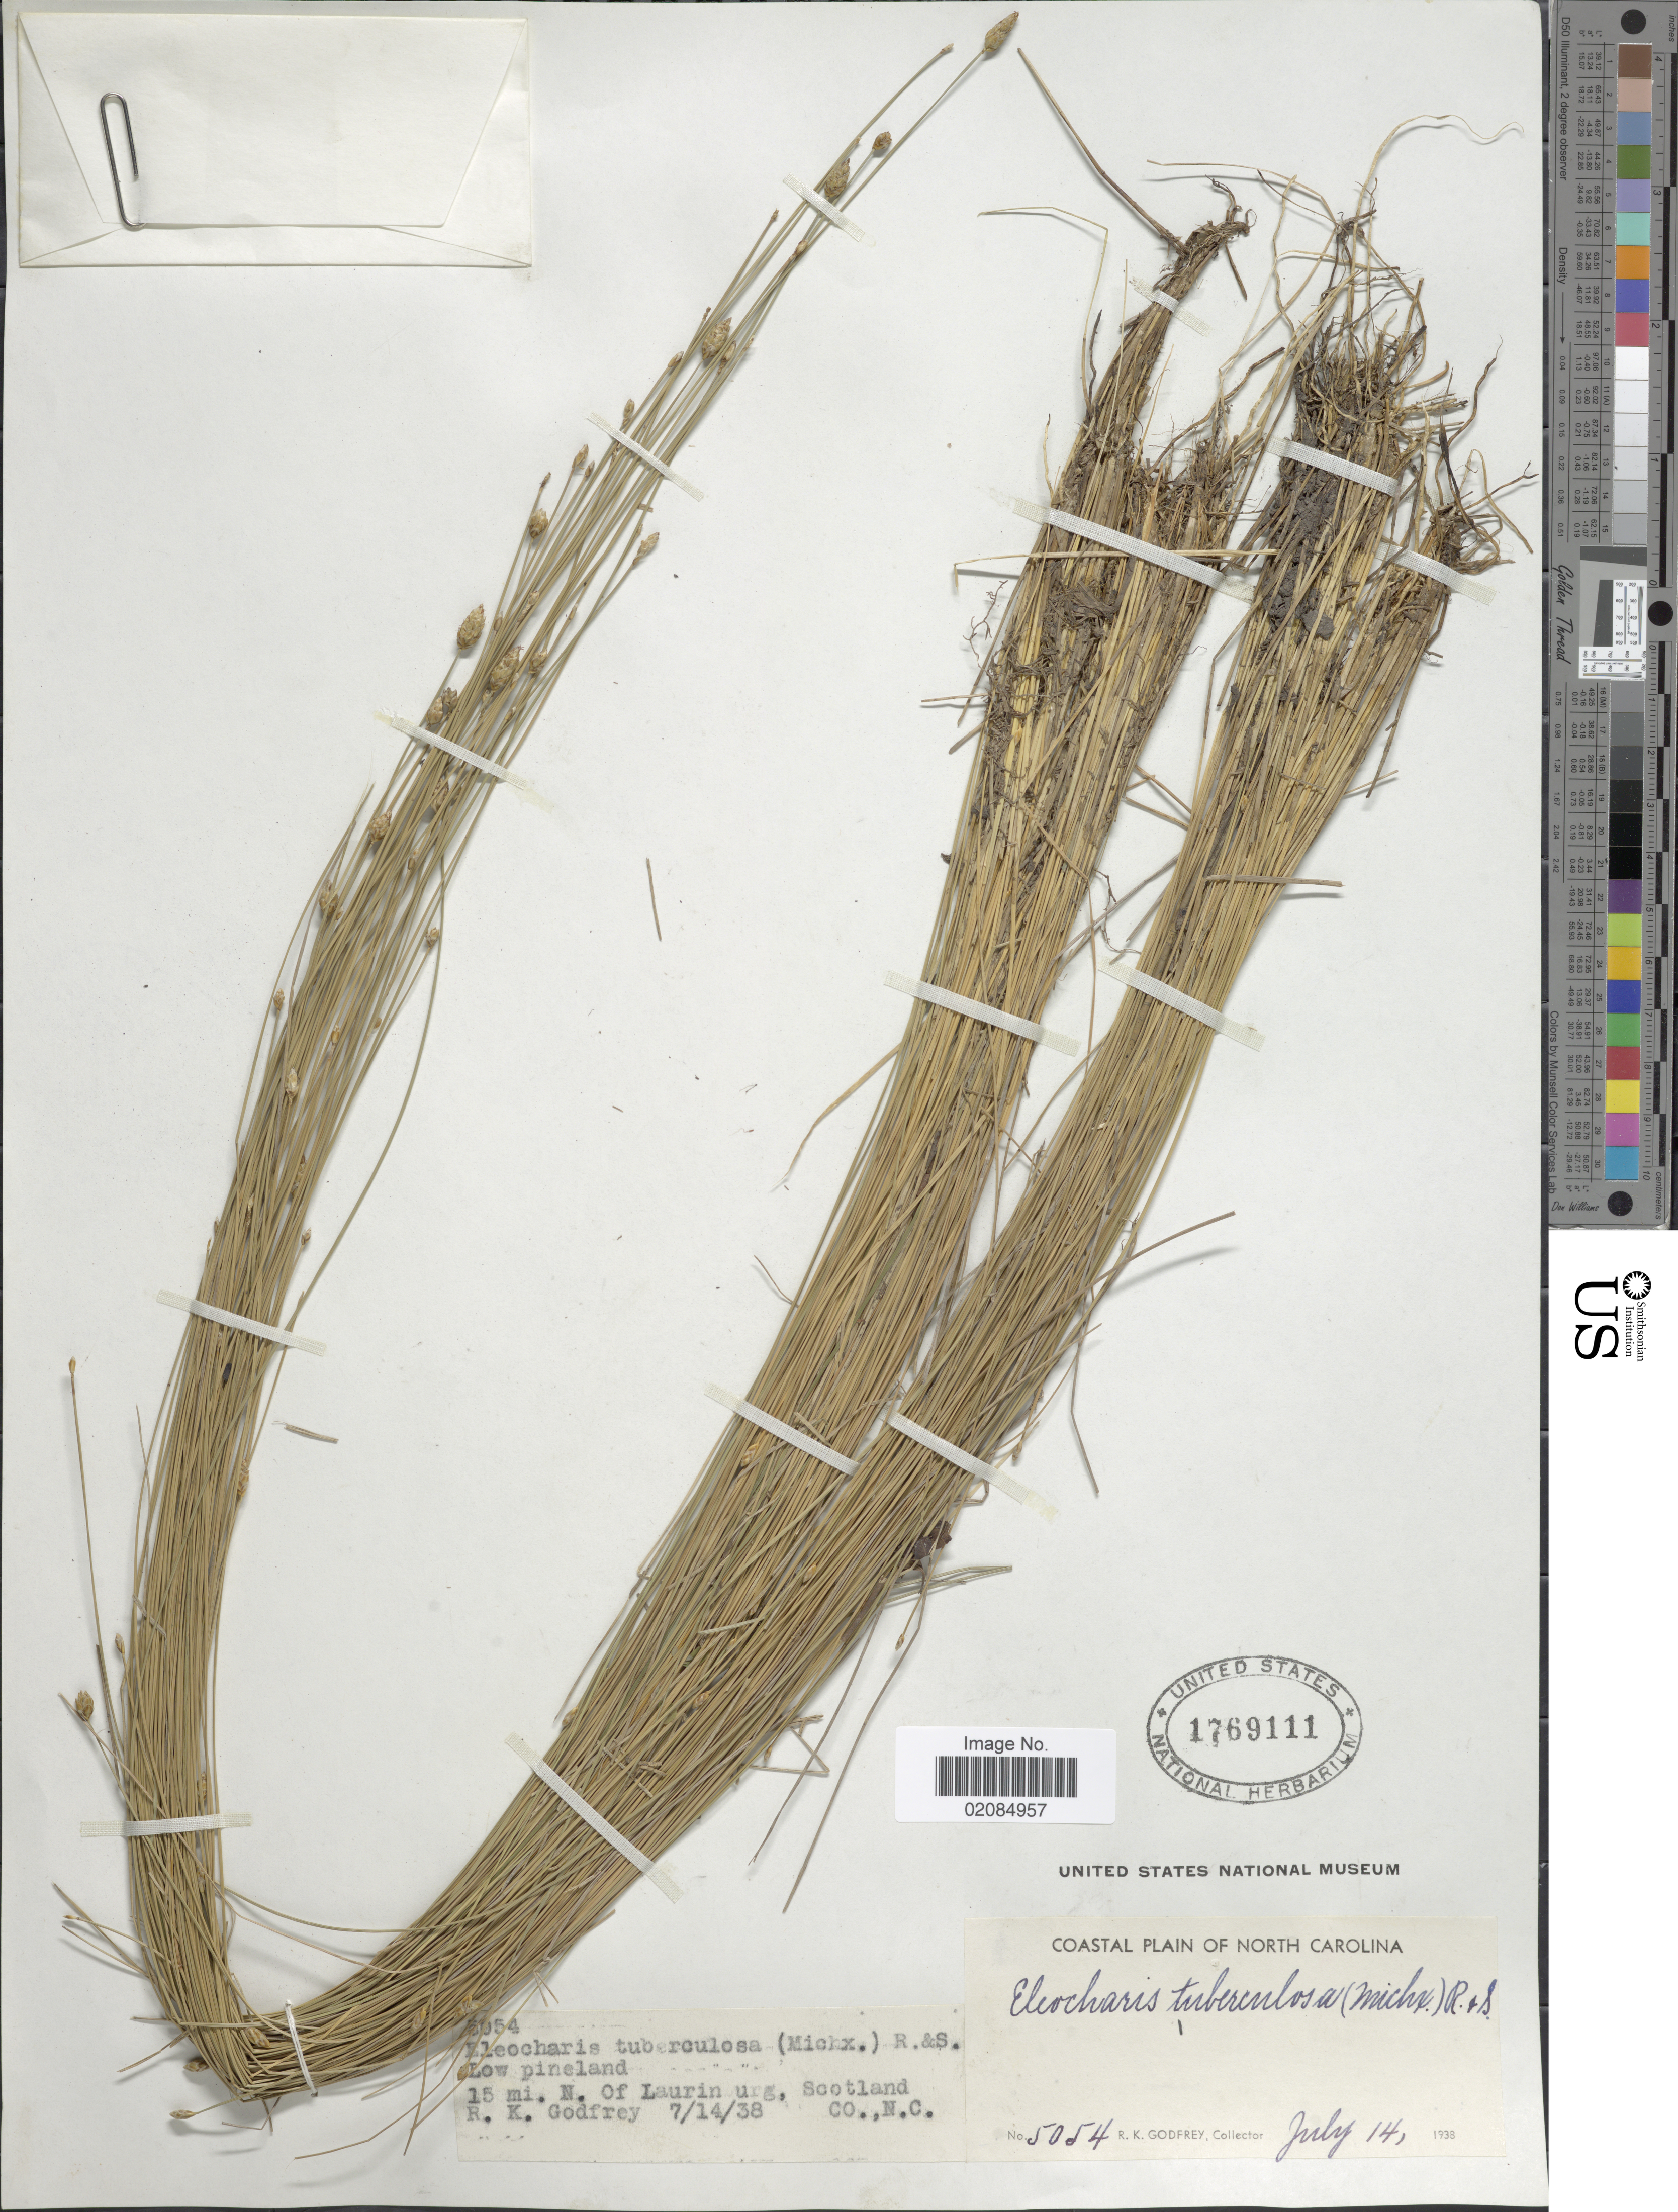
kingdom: Plantae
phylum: Tracheophyta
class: Liliopsida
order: Poales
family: Cyperaceae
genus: Eleocharis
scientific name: Eleocharis tuberculosa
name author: (Michx.) Roem. & Schult.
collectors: R. K. Godfrey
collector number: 5054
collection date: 1938-07-14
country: United States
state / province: North Carolina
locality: Coastal Plain of North Carolina. 15 mi. N. of Laurinburg, Scotland Co., N.C.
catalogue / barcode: US 1769111